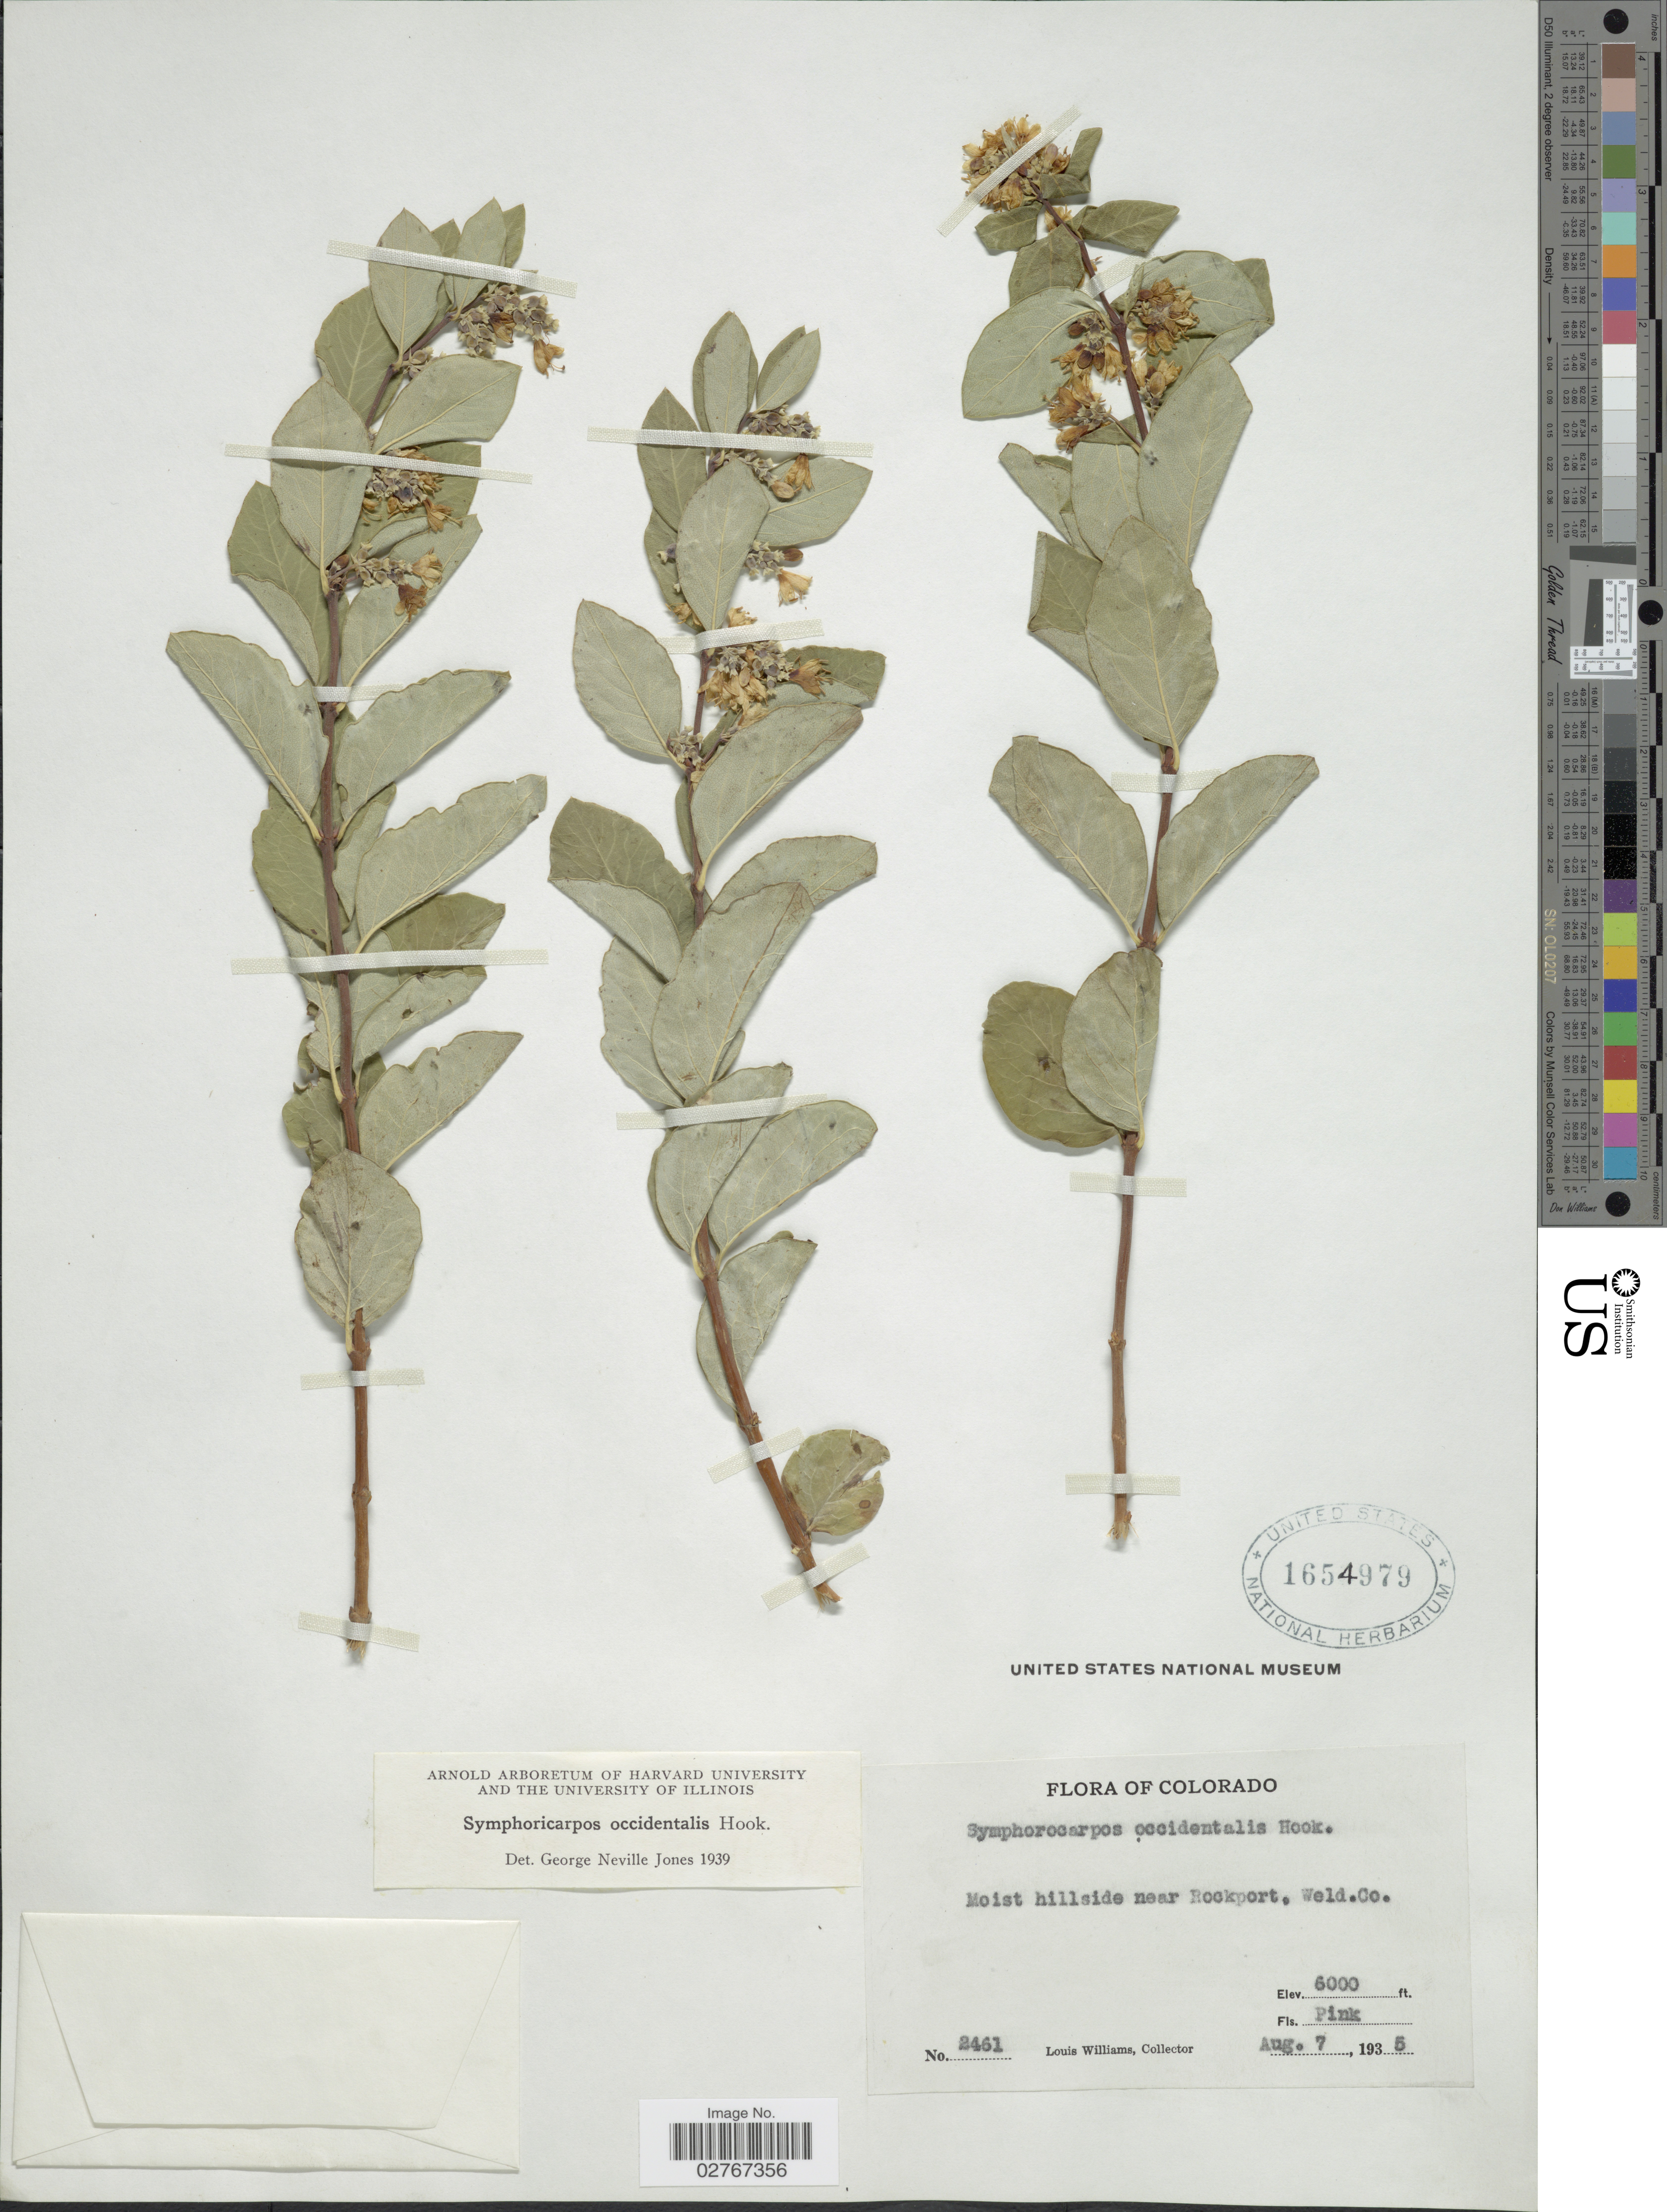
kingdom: Plantae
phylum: Tracheophyta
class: Magnoliopsida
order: Dipsacales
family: Caprifoliaceae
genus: Symphoricarpos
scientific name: Symphoricarpos occidentalis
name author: (R. Br.) Hook.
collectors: L. Williams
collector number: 2461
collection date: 1935-08-07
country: United States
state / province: Colorado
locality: Moist hillside near Rockport, Weld.Co.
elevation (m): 1829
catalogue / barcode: US 1654979